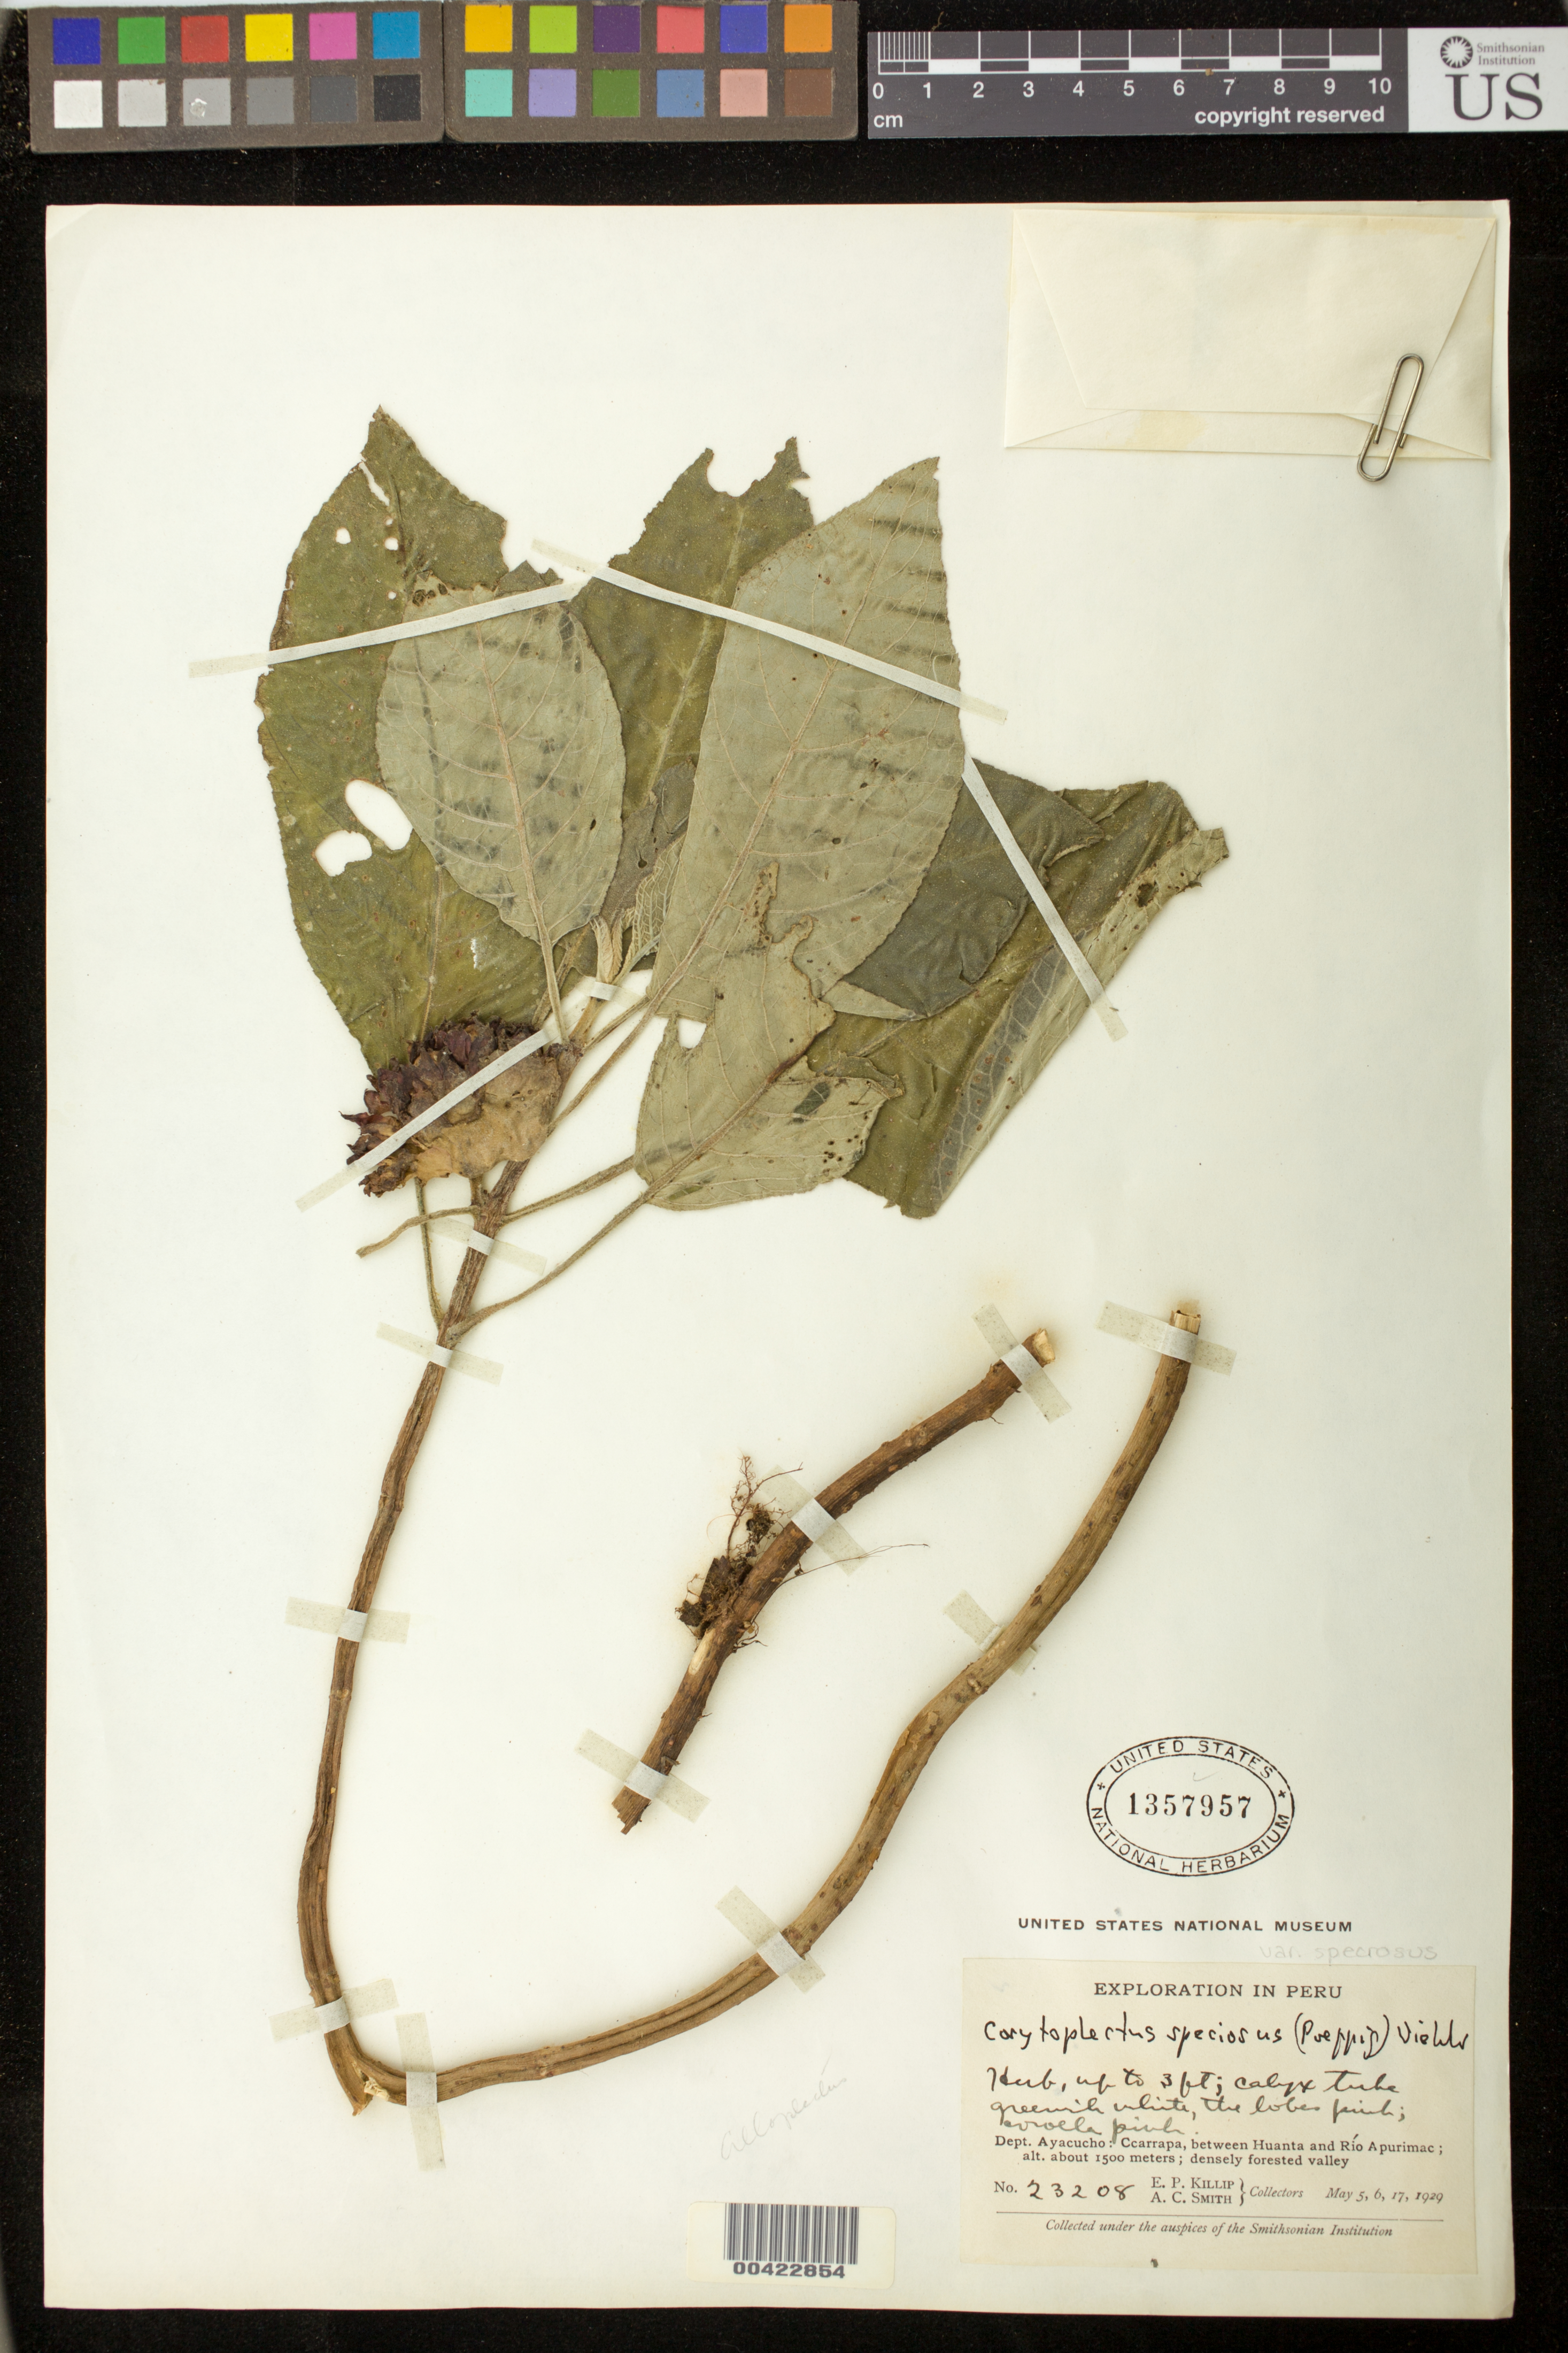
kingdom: Plantae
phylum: Tracheophyta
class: Magnoliopsida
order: Lamiales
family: Gesneriaceae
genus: Corytoplectus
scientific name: Corytoplectus speciosus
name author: (Poepp.) Wiehler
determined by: Skog, Laurence E.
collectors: E. P. Killip & A. C. Smith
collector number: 23208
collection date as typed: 5-17 May 1929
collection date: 1929-05-05/1929-05-17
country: Peru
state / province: Ayacucho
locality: Ccarrapa, between Huanta and Río Apurimac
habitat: Edge of woods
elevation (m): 1500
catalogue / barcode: US 1357957